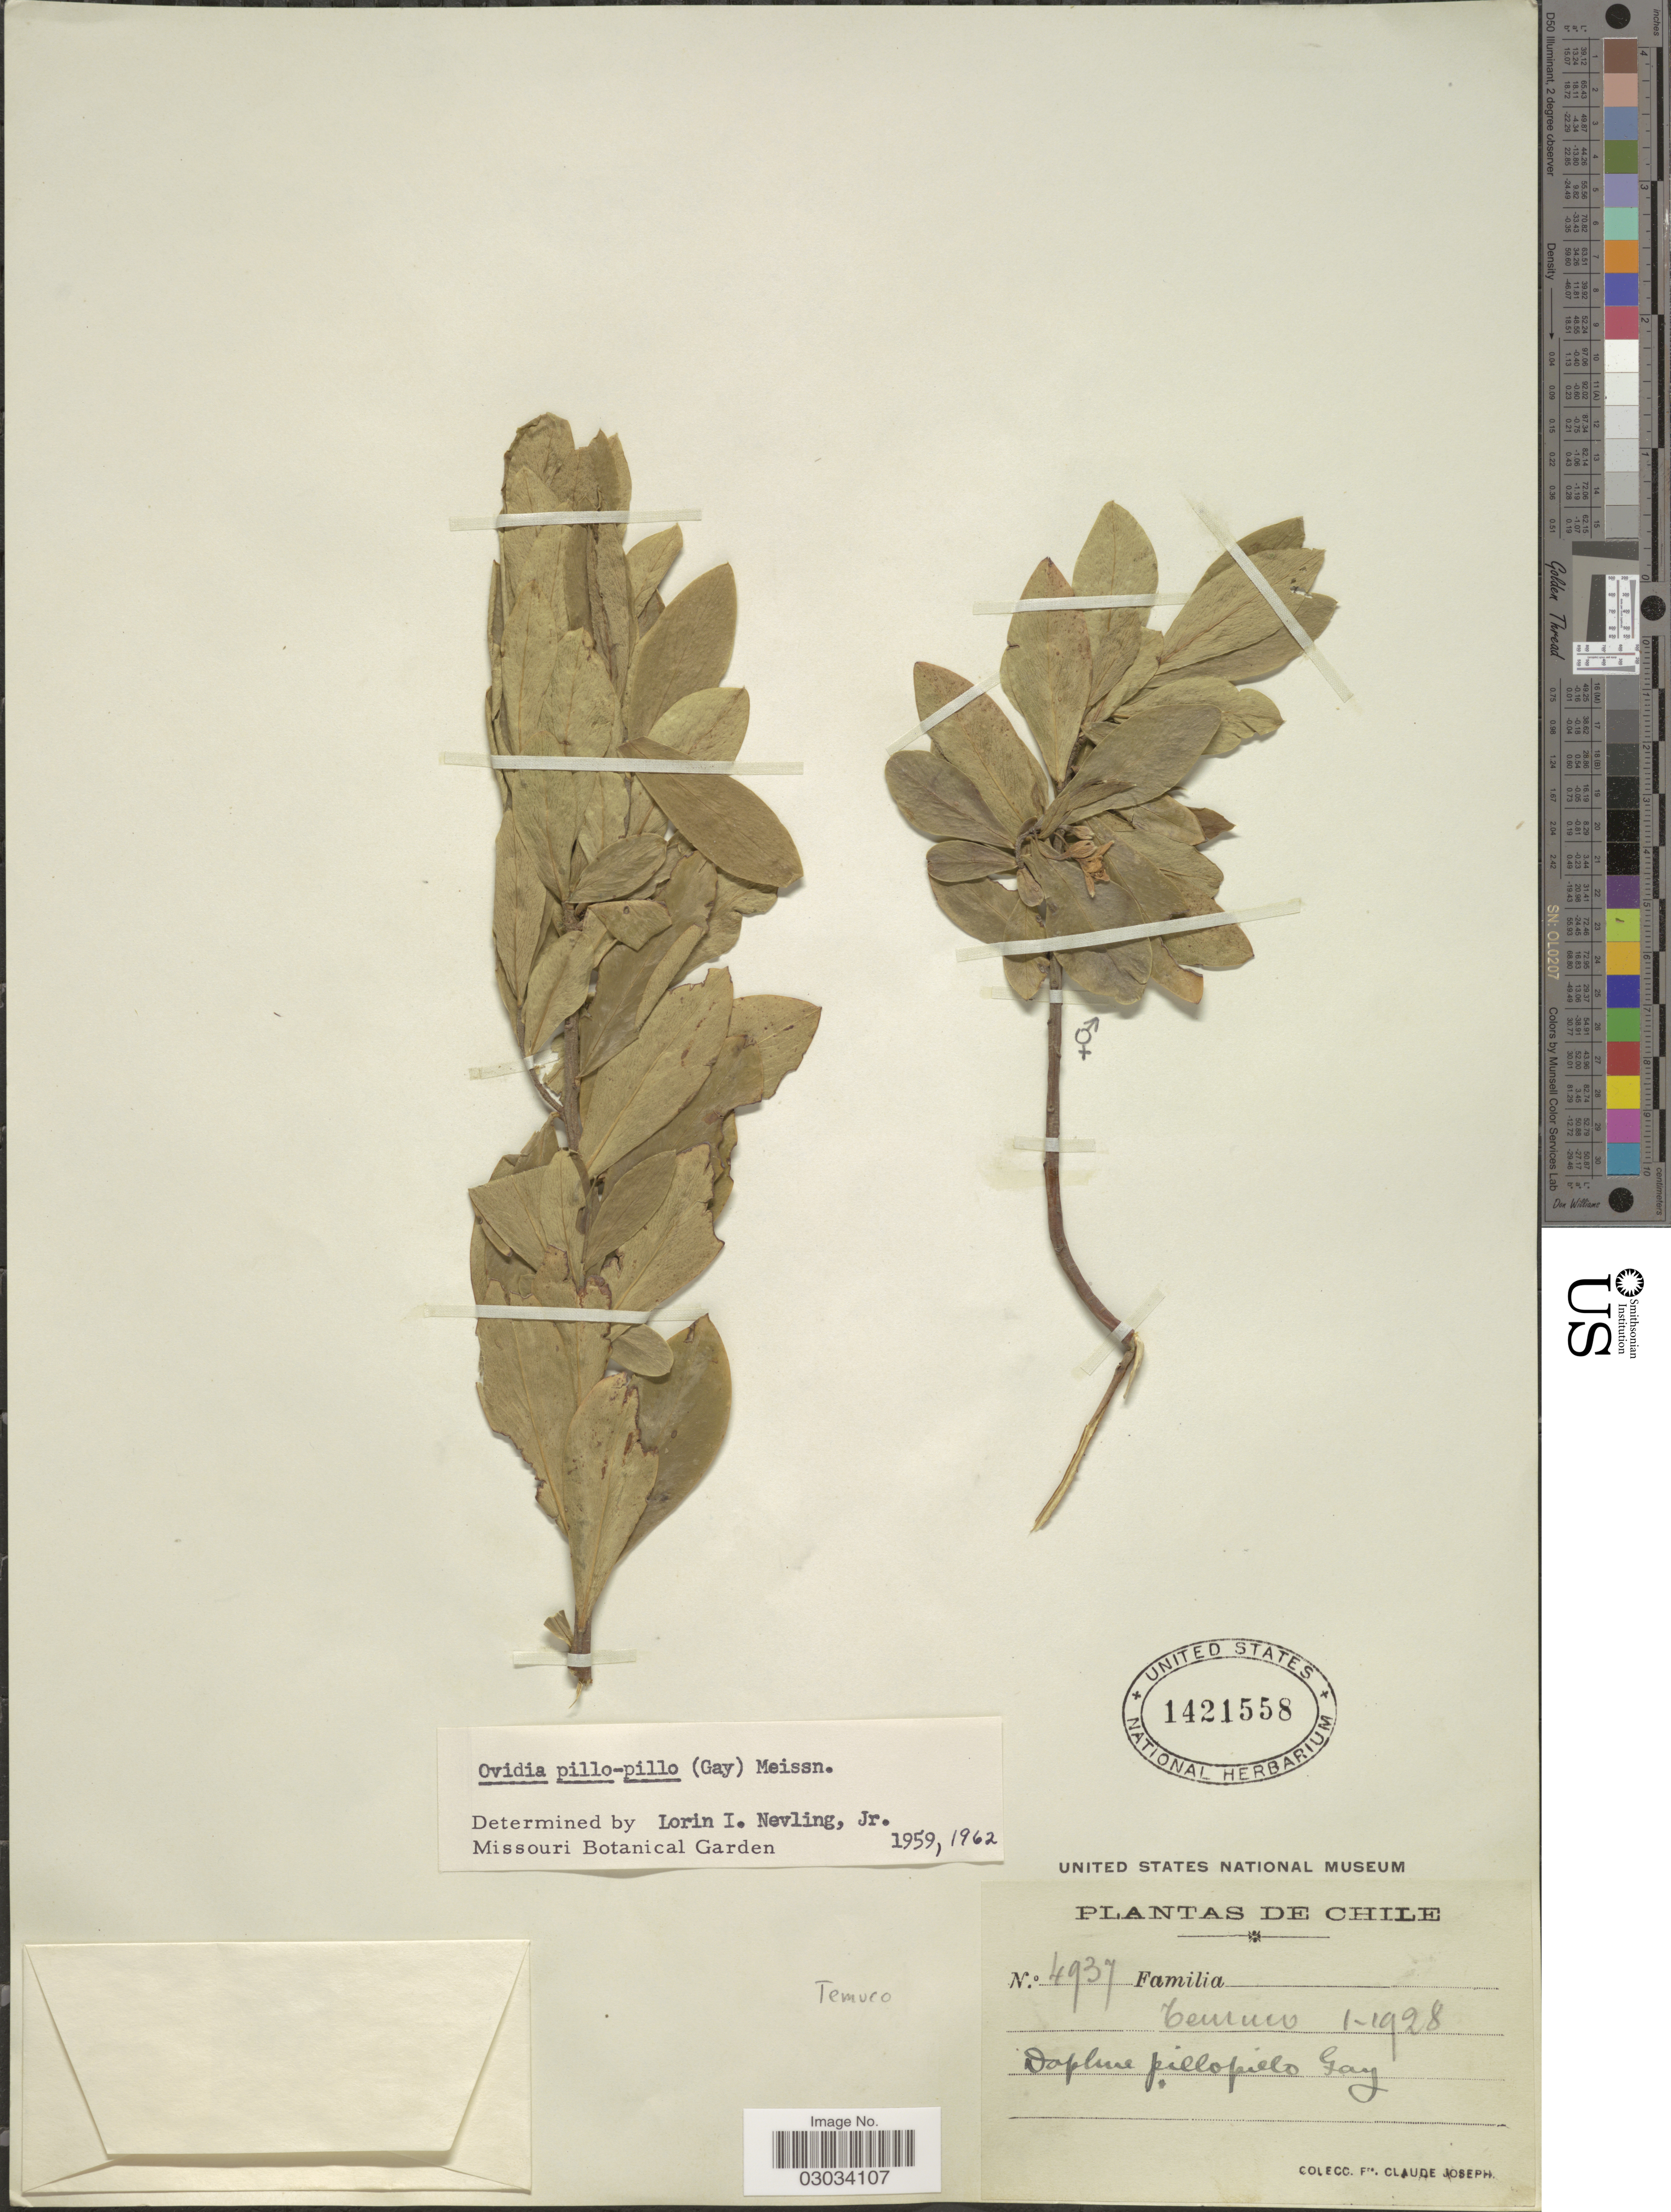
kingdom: Plantae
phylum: Tracheophyta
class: Magnoliopsida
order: Malvales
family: Thymelaeaceae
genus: Ovidia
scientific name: Ovidia pillopillo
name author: (Gay) Meisn.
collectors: Frere Claude Joseph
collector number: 4937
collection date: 1928-01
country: Chile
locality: Temuco.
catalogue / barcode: US 1421558